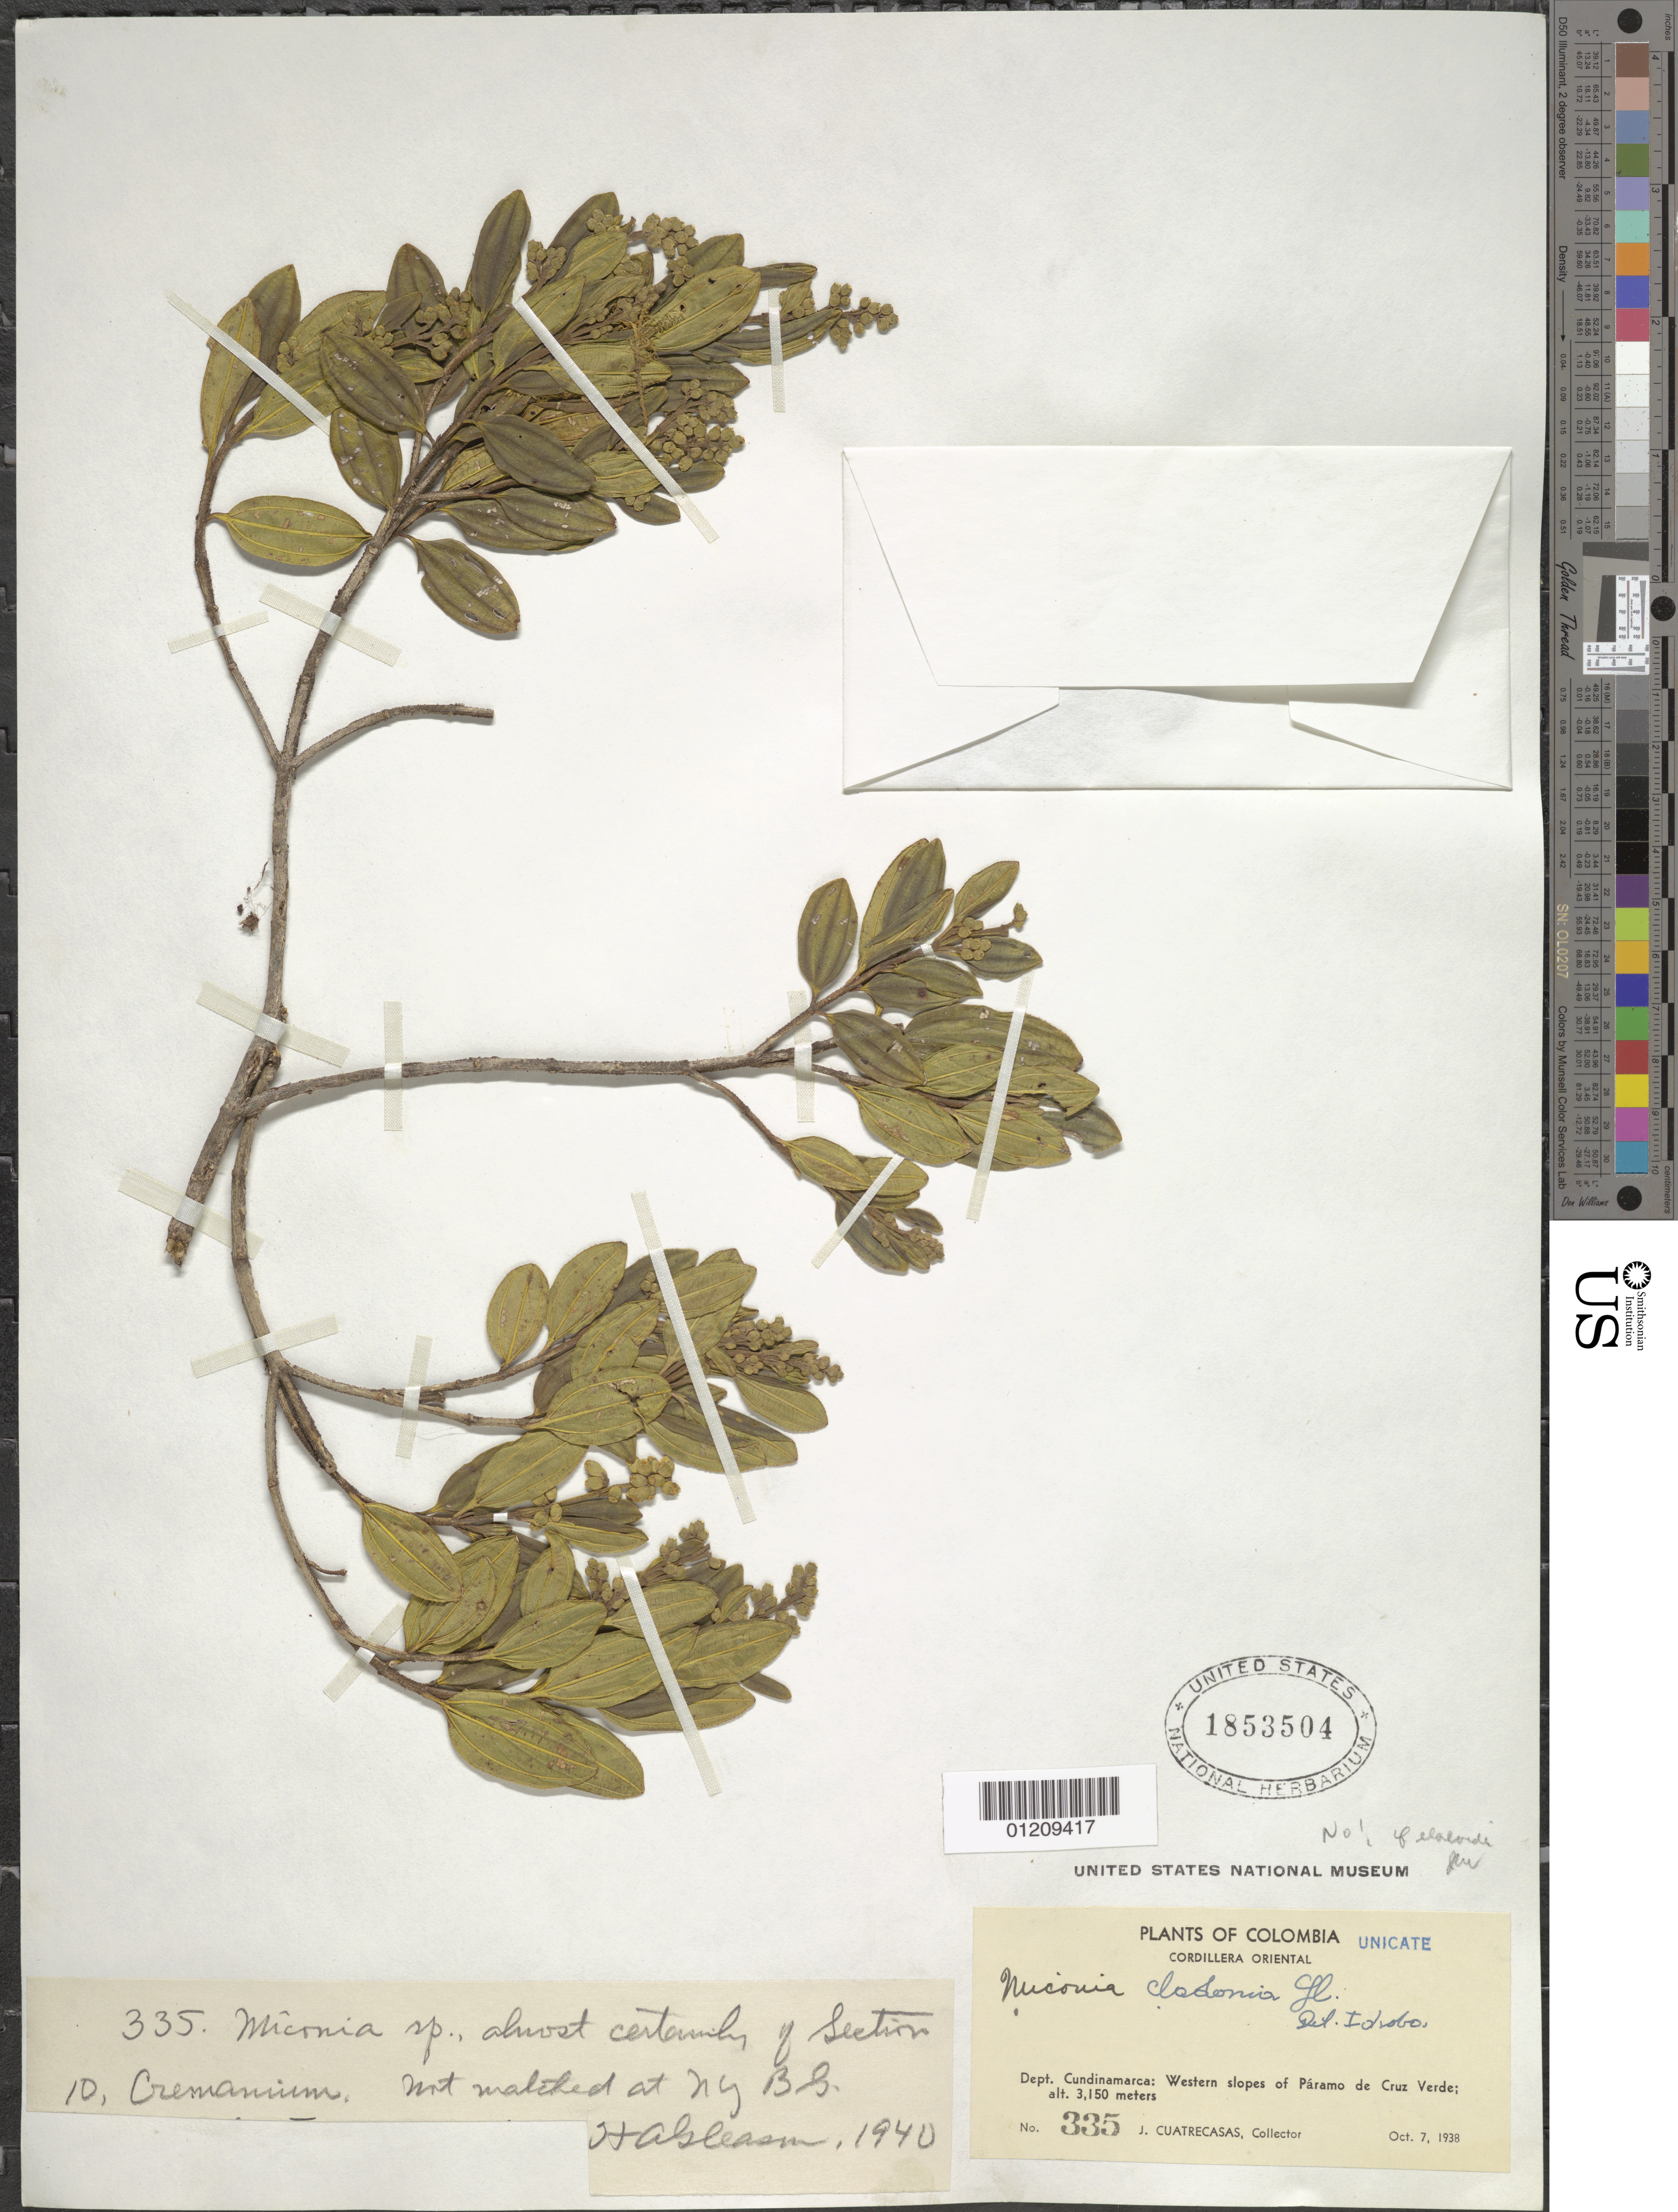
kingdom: Plantae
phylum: Tracheophyta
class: Magnoliopsida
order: Myrtales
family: Melastomataceae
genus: Miconia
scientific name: Miconia mesmeana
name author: Gleason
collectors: J. Cuatrecasas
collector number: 335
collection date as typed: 07 Oct 1938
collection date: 1938-10-07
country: Colombia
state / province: Cundinamarca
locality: Western slopes of Paramo de Cruz Verde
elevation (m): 3150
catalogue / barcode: US 1853504